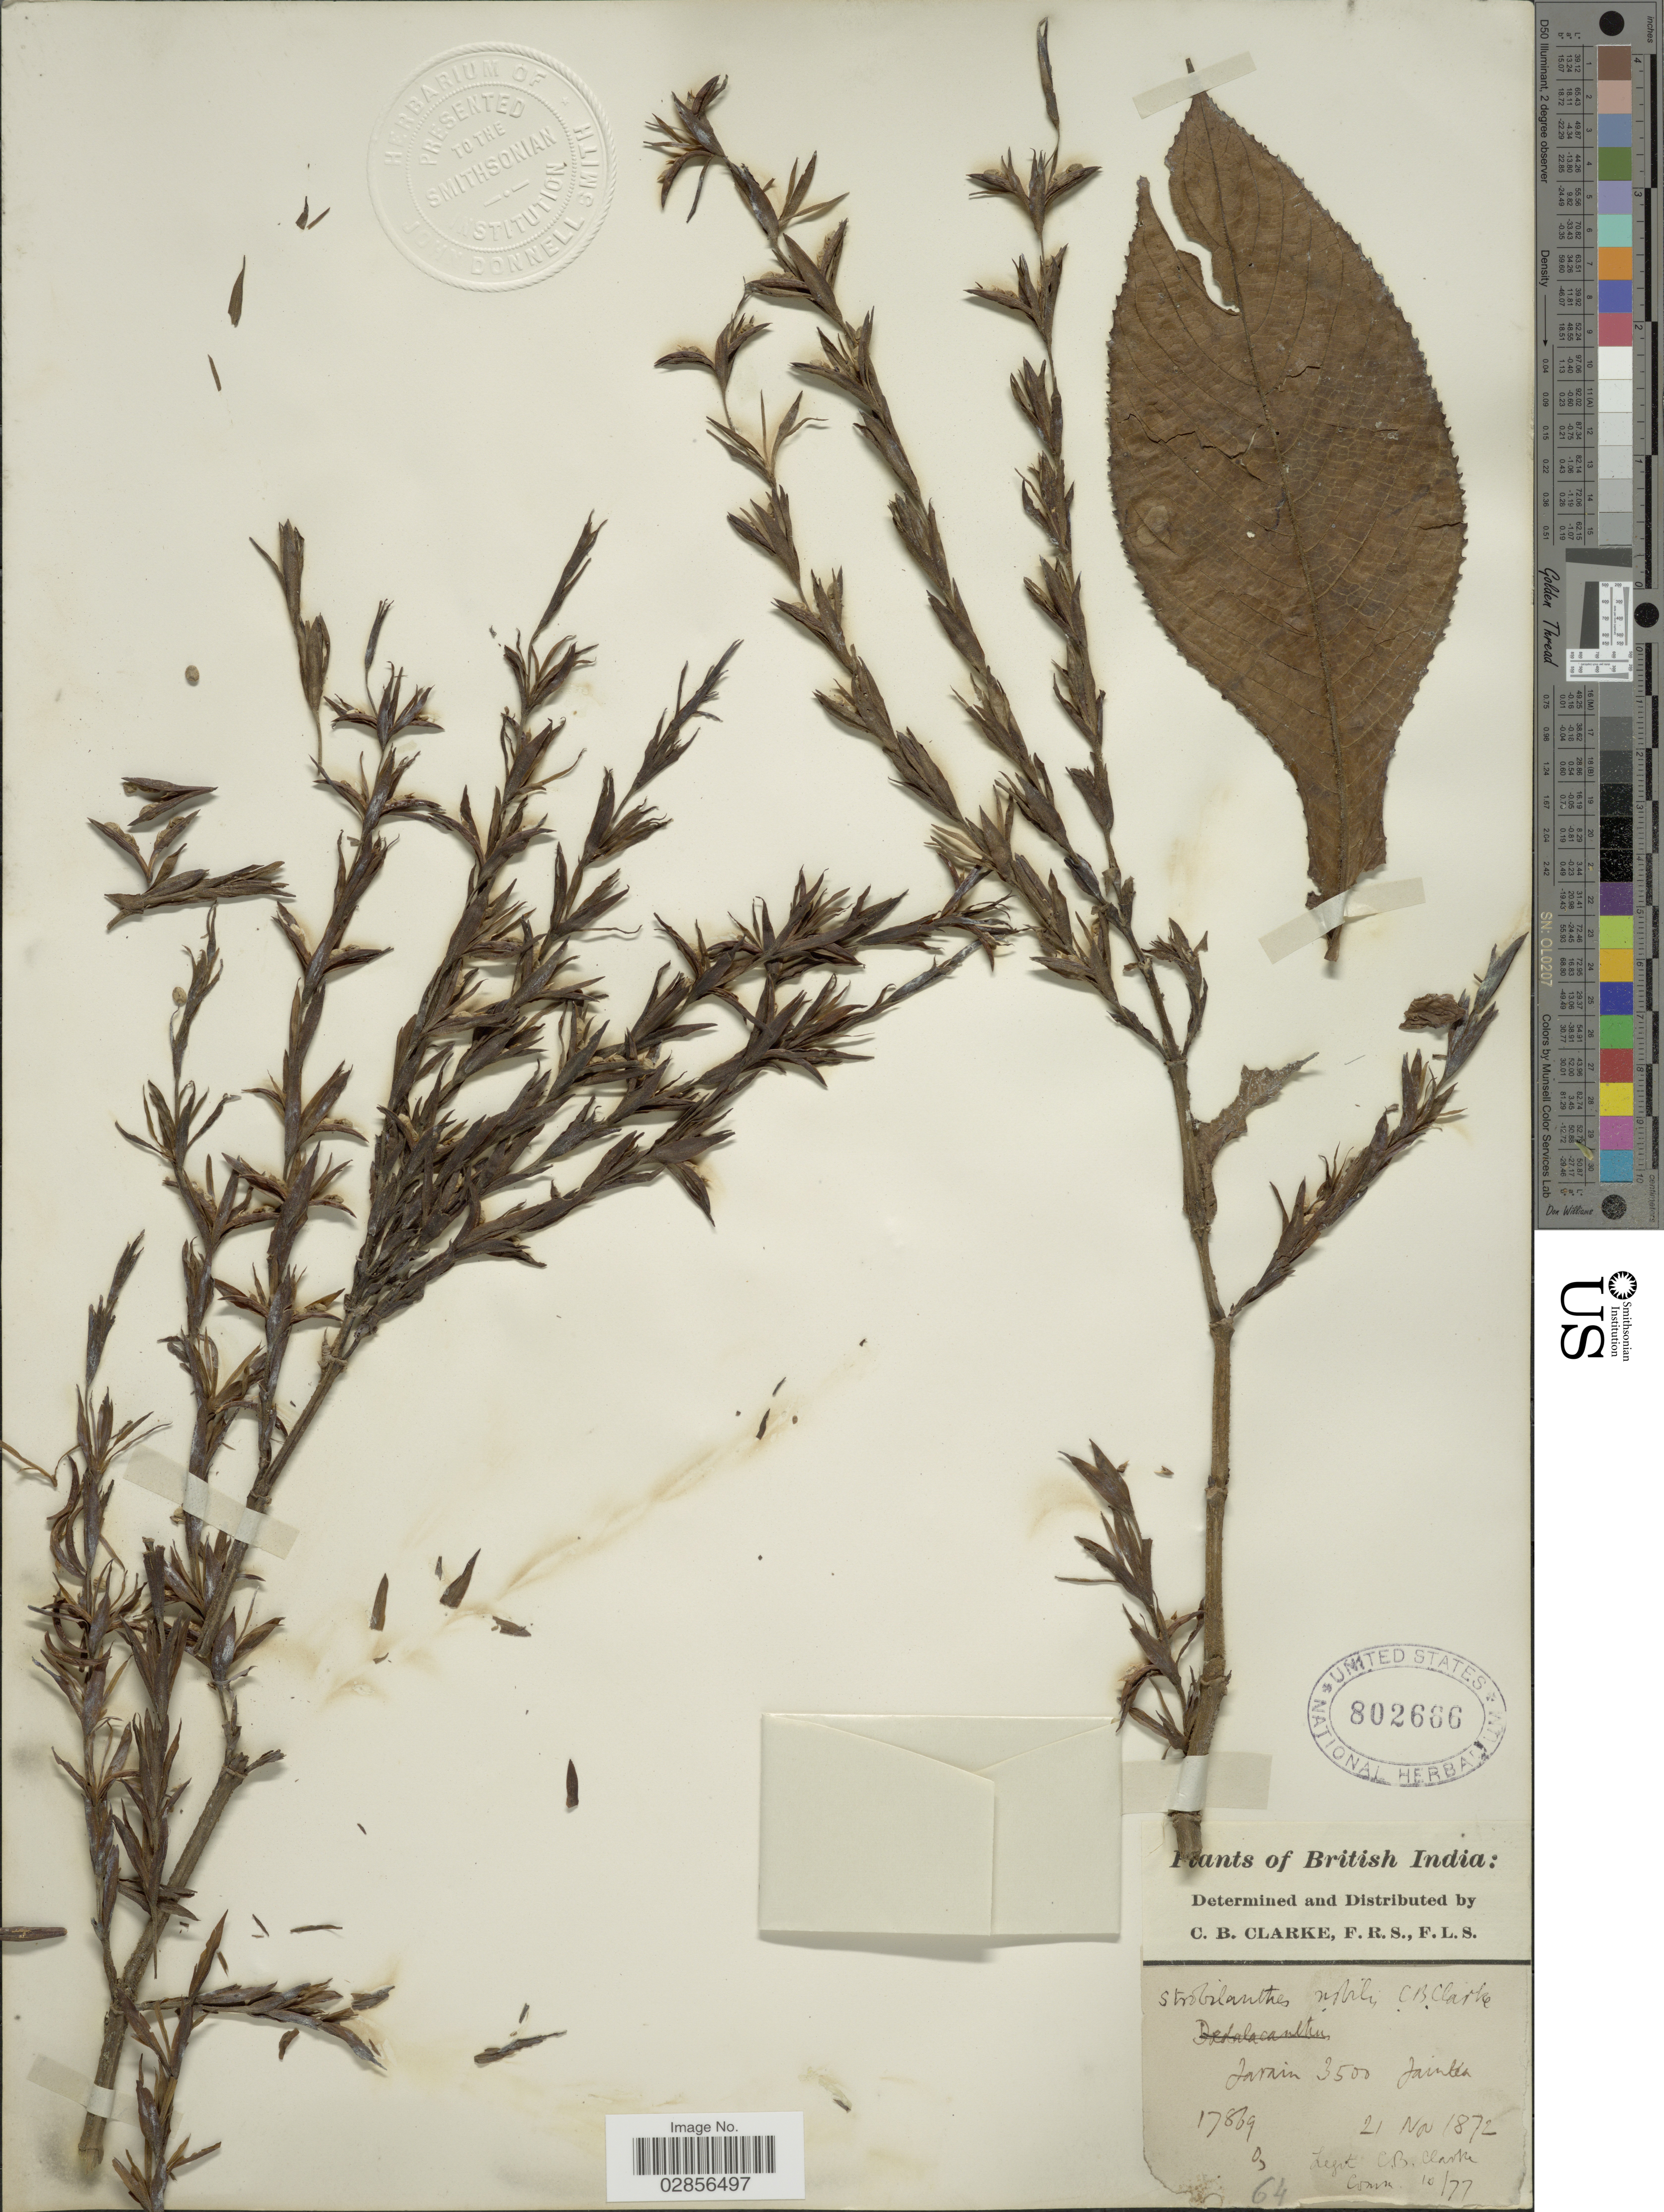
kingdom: Plantae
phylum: Tracheophyta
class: Magnoliopsida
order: Lamiales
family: Acanthaceae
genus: Strobilanthes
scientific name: Strobilanthes nobilis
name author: C.B. Clarke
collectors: C. B. Clarke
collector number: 17896*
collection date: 1872-11-21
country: India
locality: British India. Jarain. Jaintia.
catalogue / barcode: US 802666